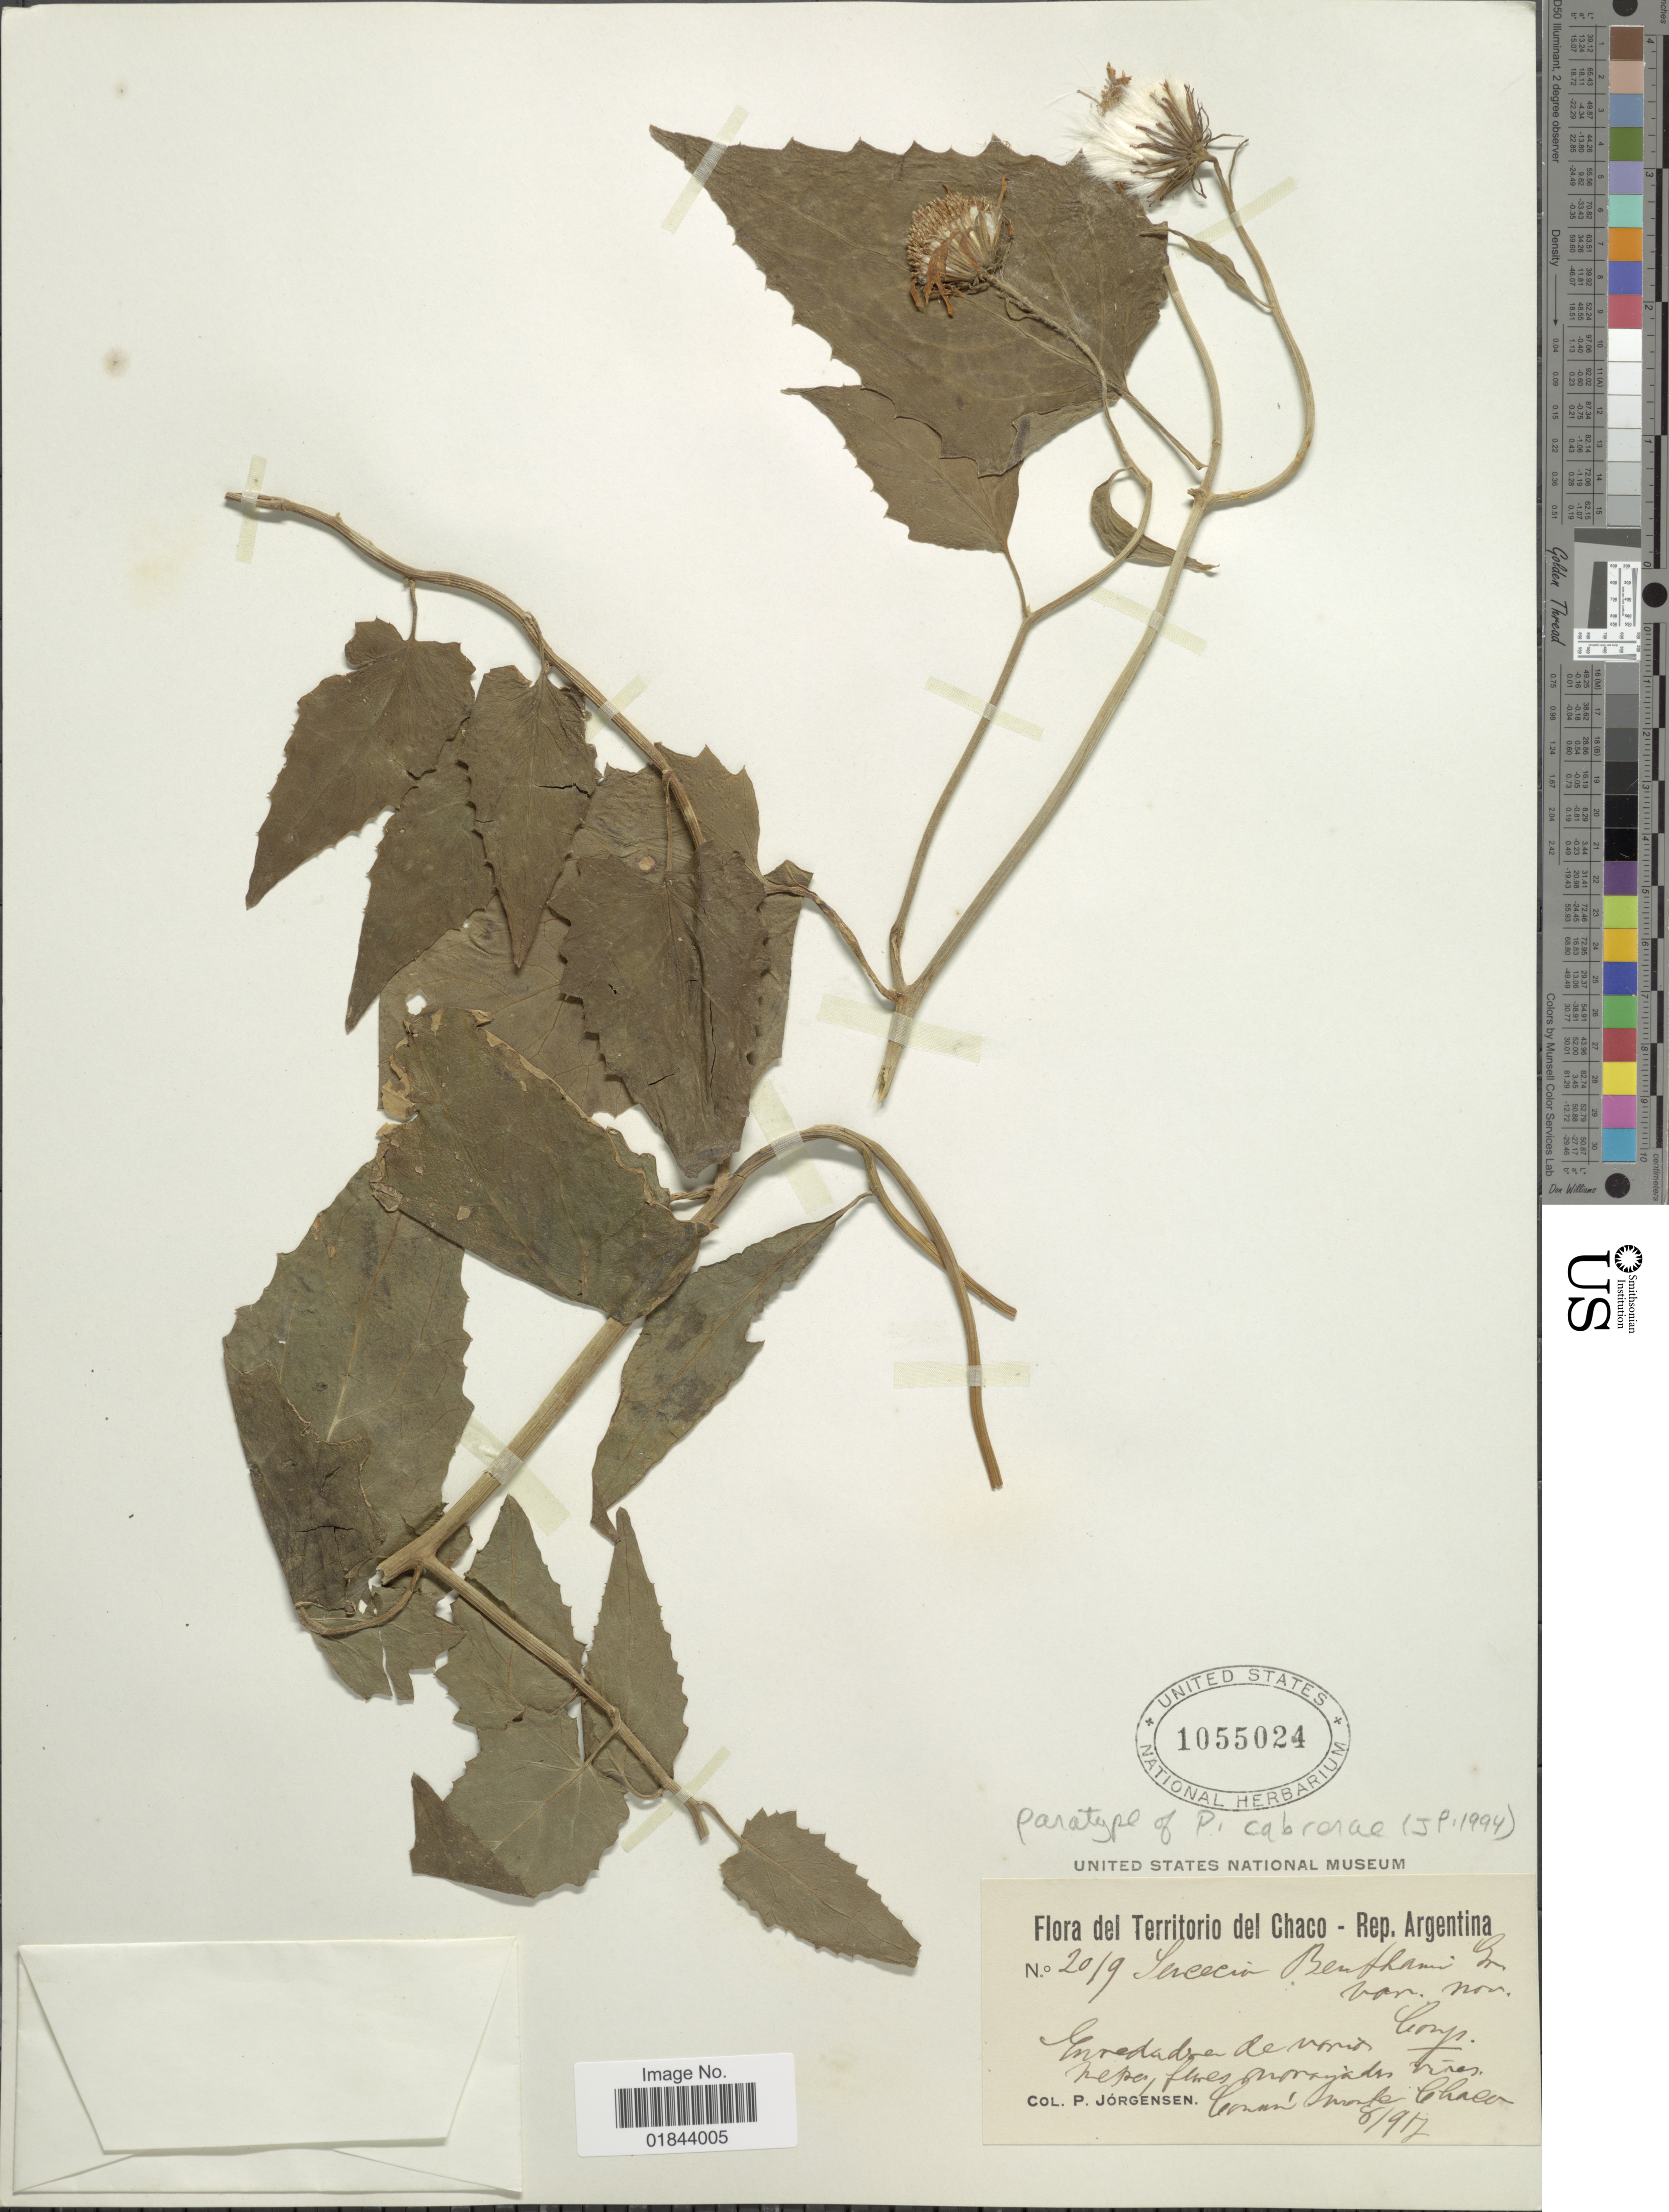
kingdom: Plantae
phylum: Tracheophyta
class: Magnoliopsida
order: Asterales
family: Asteraceae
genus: Pseudogynoxys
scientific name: Pseudogynoxys cabrerae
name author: H. Rob. & Cuatrec.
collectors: P. Jörgensen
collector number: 2019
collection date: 1917-08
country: Argentina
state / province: Chaco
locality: Comun monte Chaco.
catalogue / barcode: US 1055024